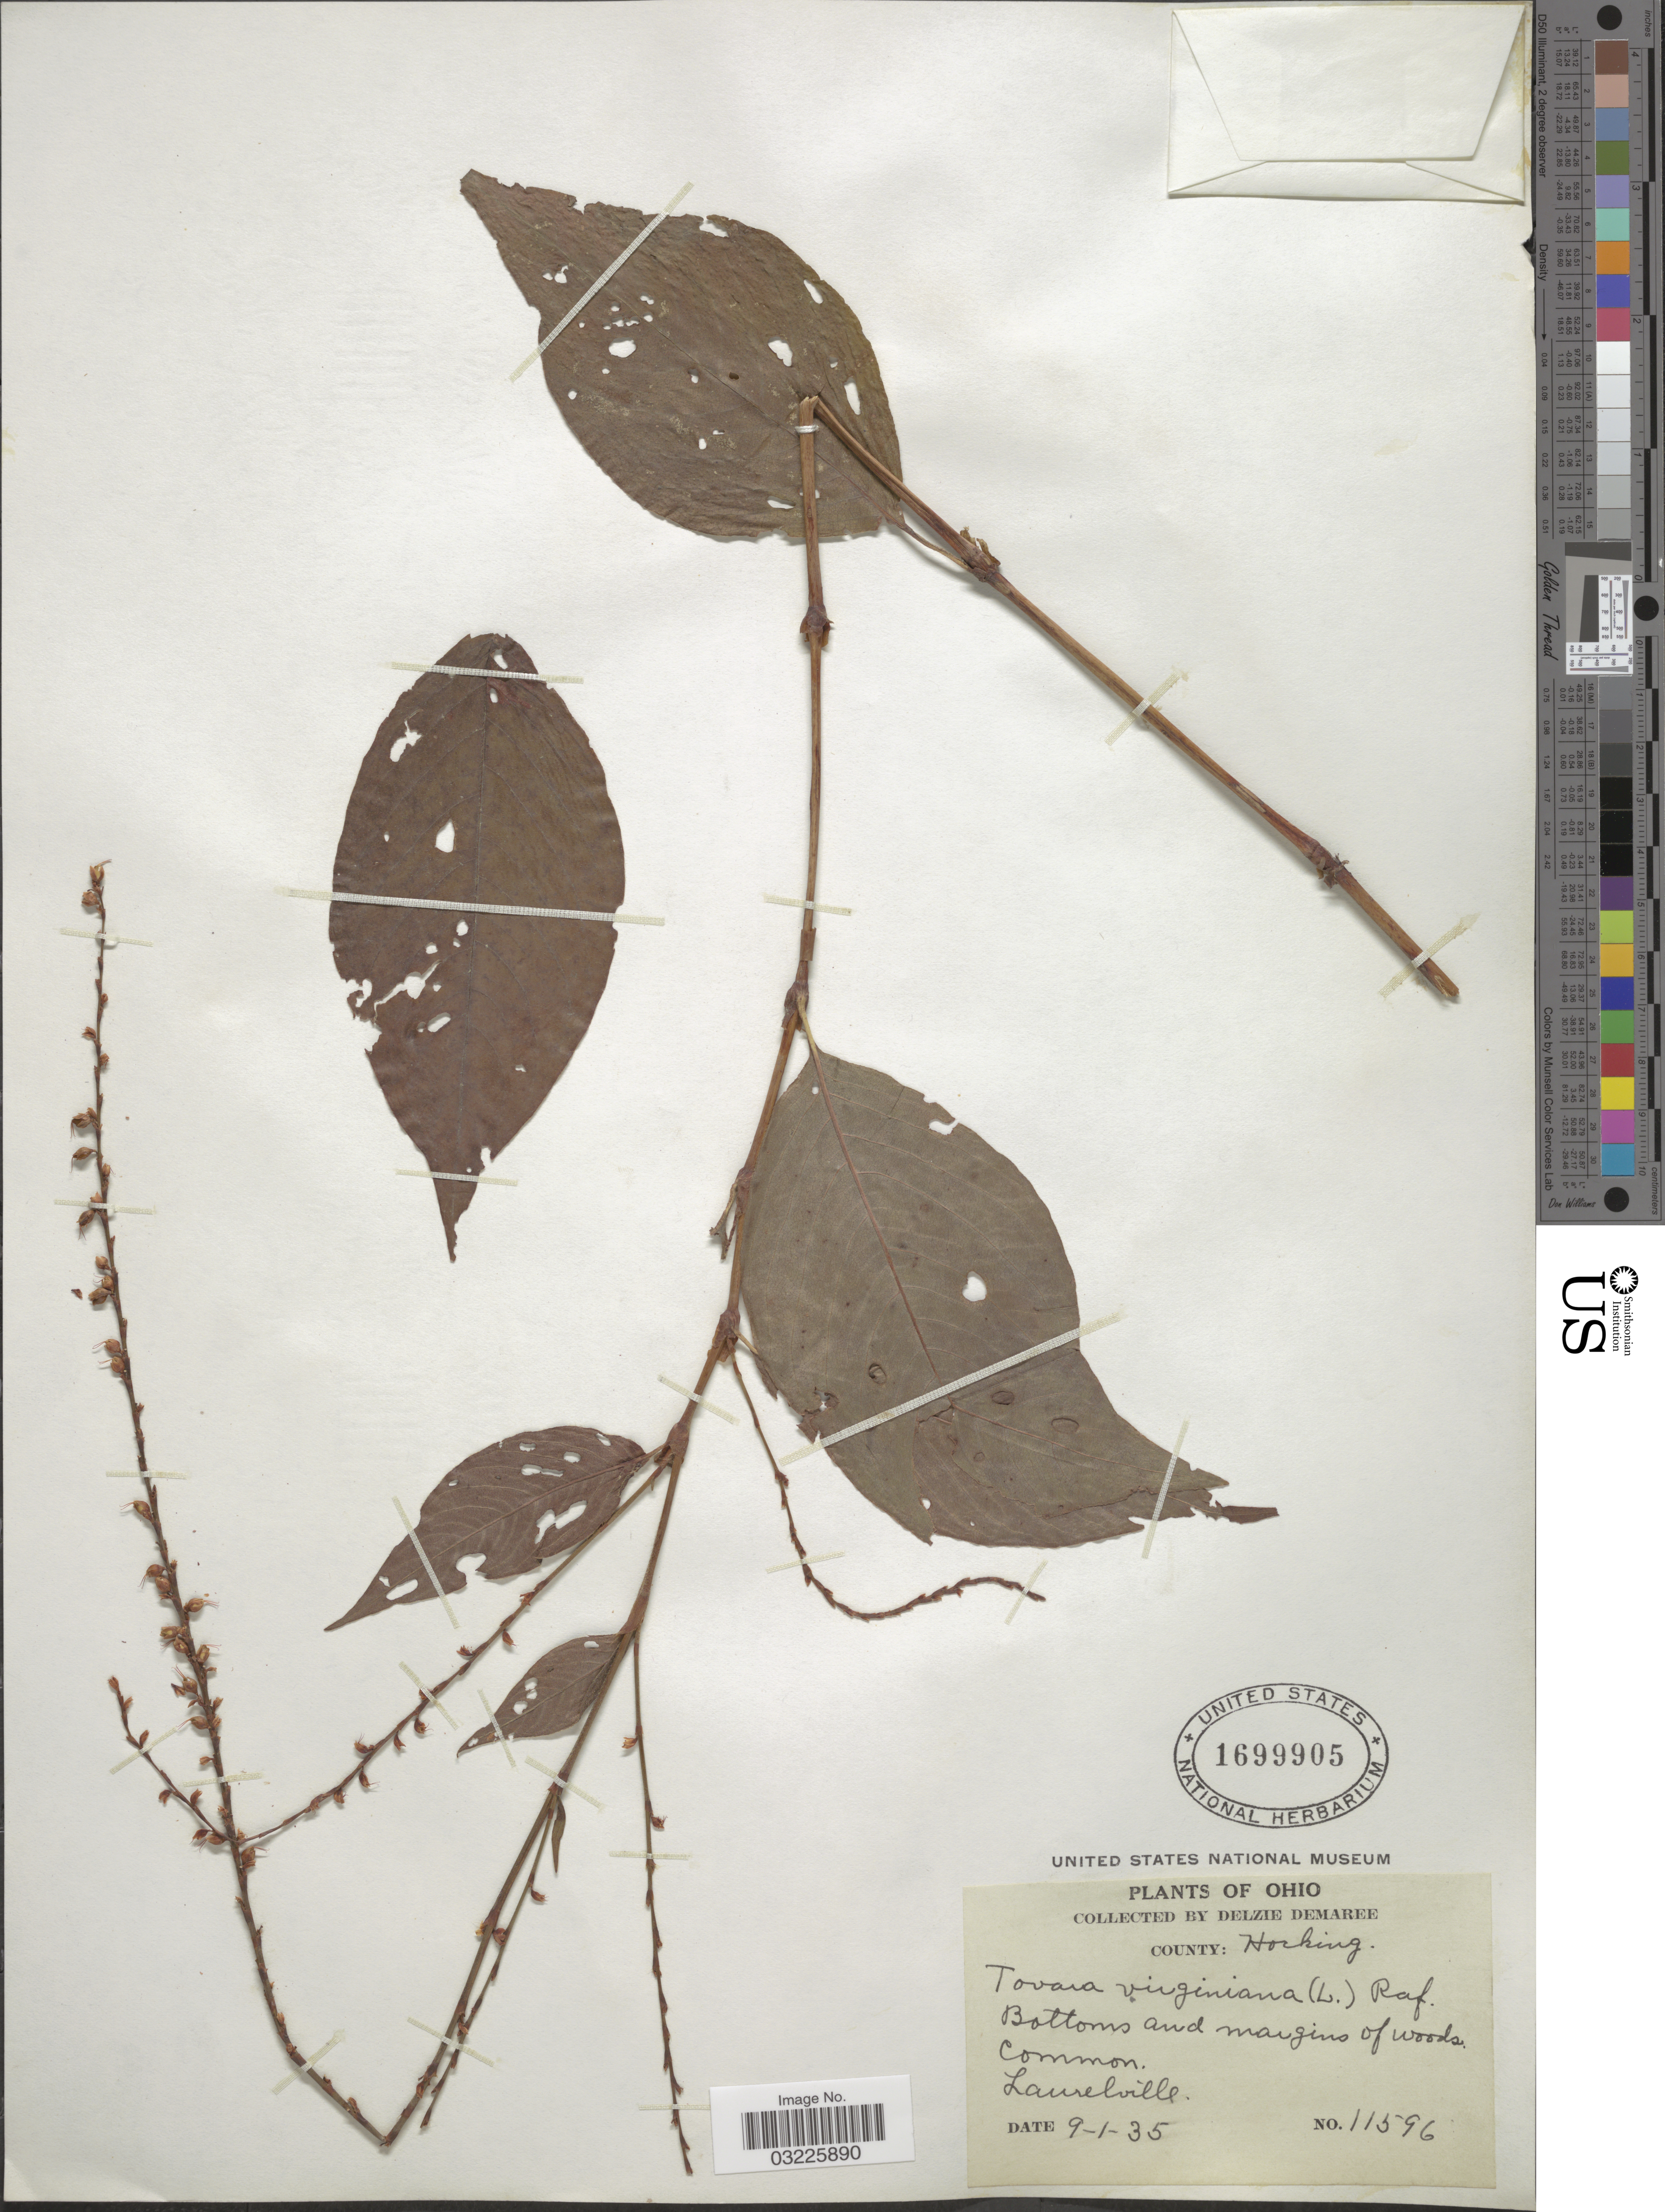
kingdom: Plantae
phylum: Tracheophyta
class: Magnoliopsida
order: Caryophyllales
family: Polygonaceae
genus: Persicaria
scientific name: Persicaria virginiana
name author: (L.) Gaertn.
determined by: Atha, D. E.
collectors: D. Demaree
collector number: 11596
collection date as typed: Transcribed d/m/y: 1/9/35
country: United States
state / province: Ohio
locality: County: Hocking. Bottoms and margins of woods. Laurelville.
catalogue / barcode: US 1699905